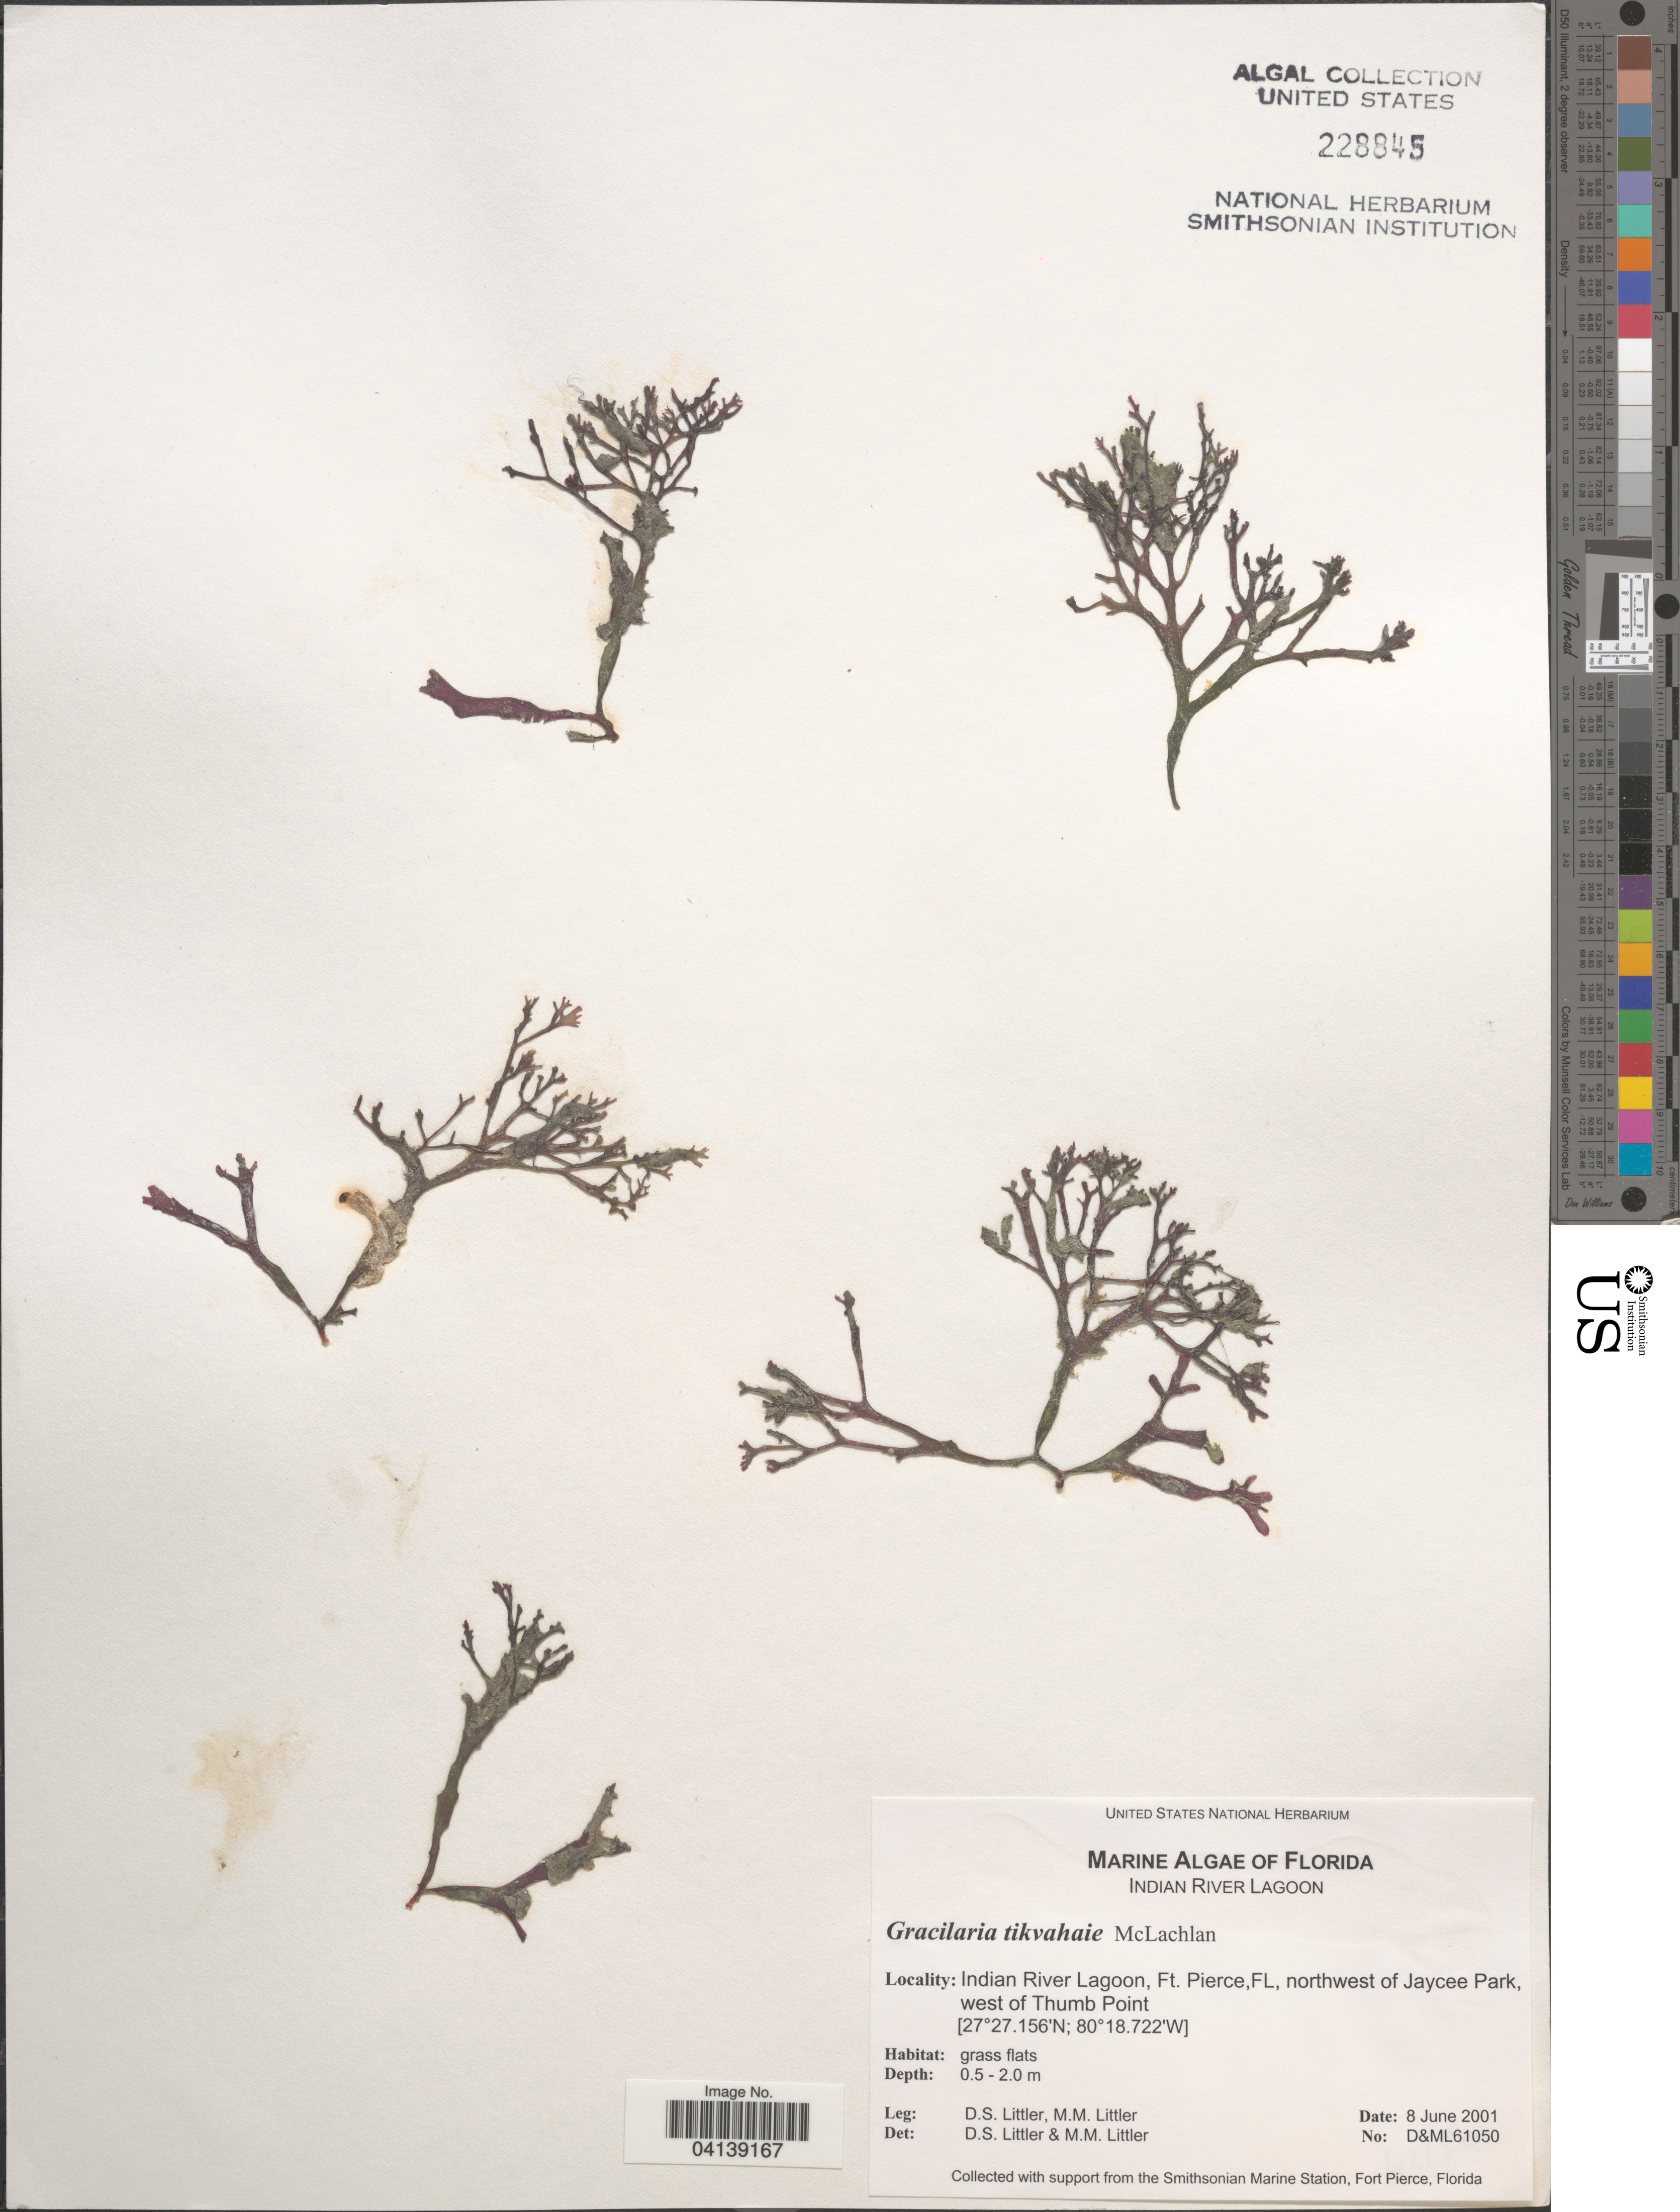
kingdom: Plantae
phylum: Rhodophyta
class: Florideophyceae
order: Gracilariales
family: Gracilariaceae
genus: Gracilaria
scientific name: Gracilaria tikvahiae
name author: McLachlan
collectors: D. S. Littler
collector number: D&ML61050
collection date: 2001-06-08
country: United States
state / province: Florida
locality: Indian River Lagoon, Ft. Pierce, northwest of Jaycee Park, west of Thumb Point.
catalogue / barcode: US 228845